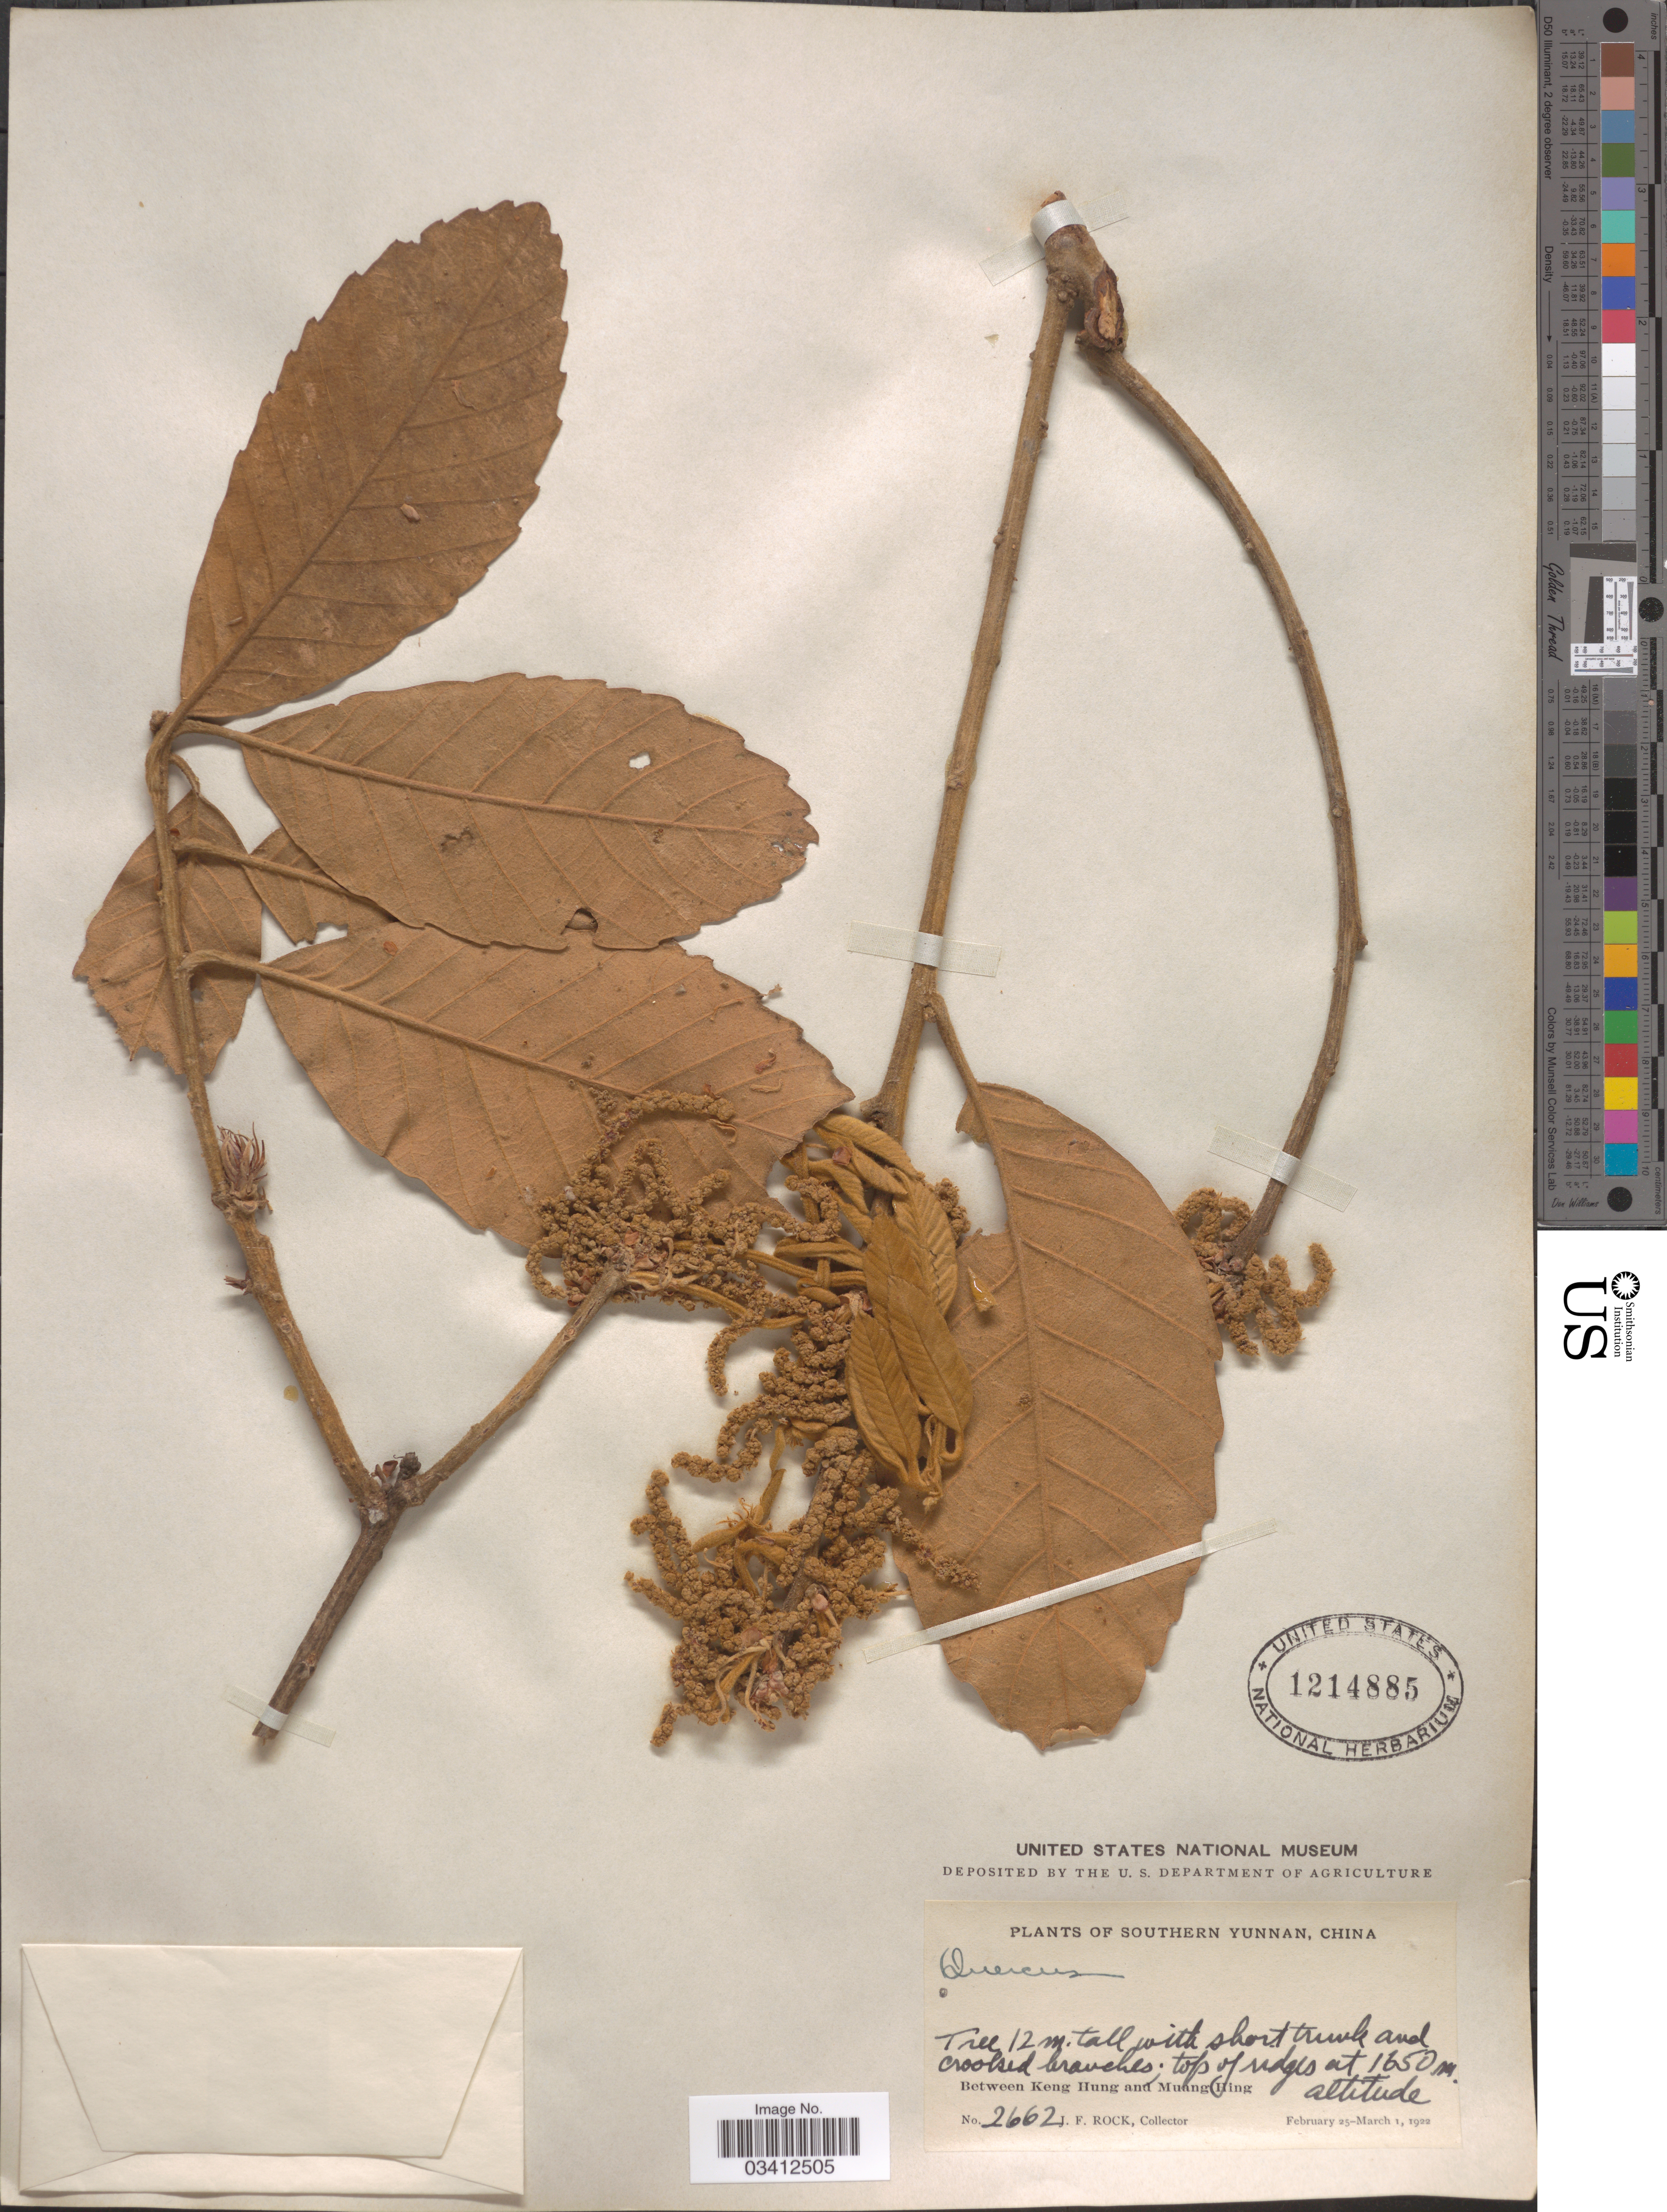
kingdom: Plantae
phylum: Tracheophyta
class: Magnoliopsida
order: Fagales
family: Fagaceae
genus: Quercus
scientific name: Quercus sp.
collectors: J. Rock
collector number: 2662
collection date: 1922-02-25/1922-03-01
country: China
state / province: Yunnan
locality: Southern Yunnan. Between Keng Hung and Muang Hing.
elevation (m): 1650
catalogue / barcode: US 1214885